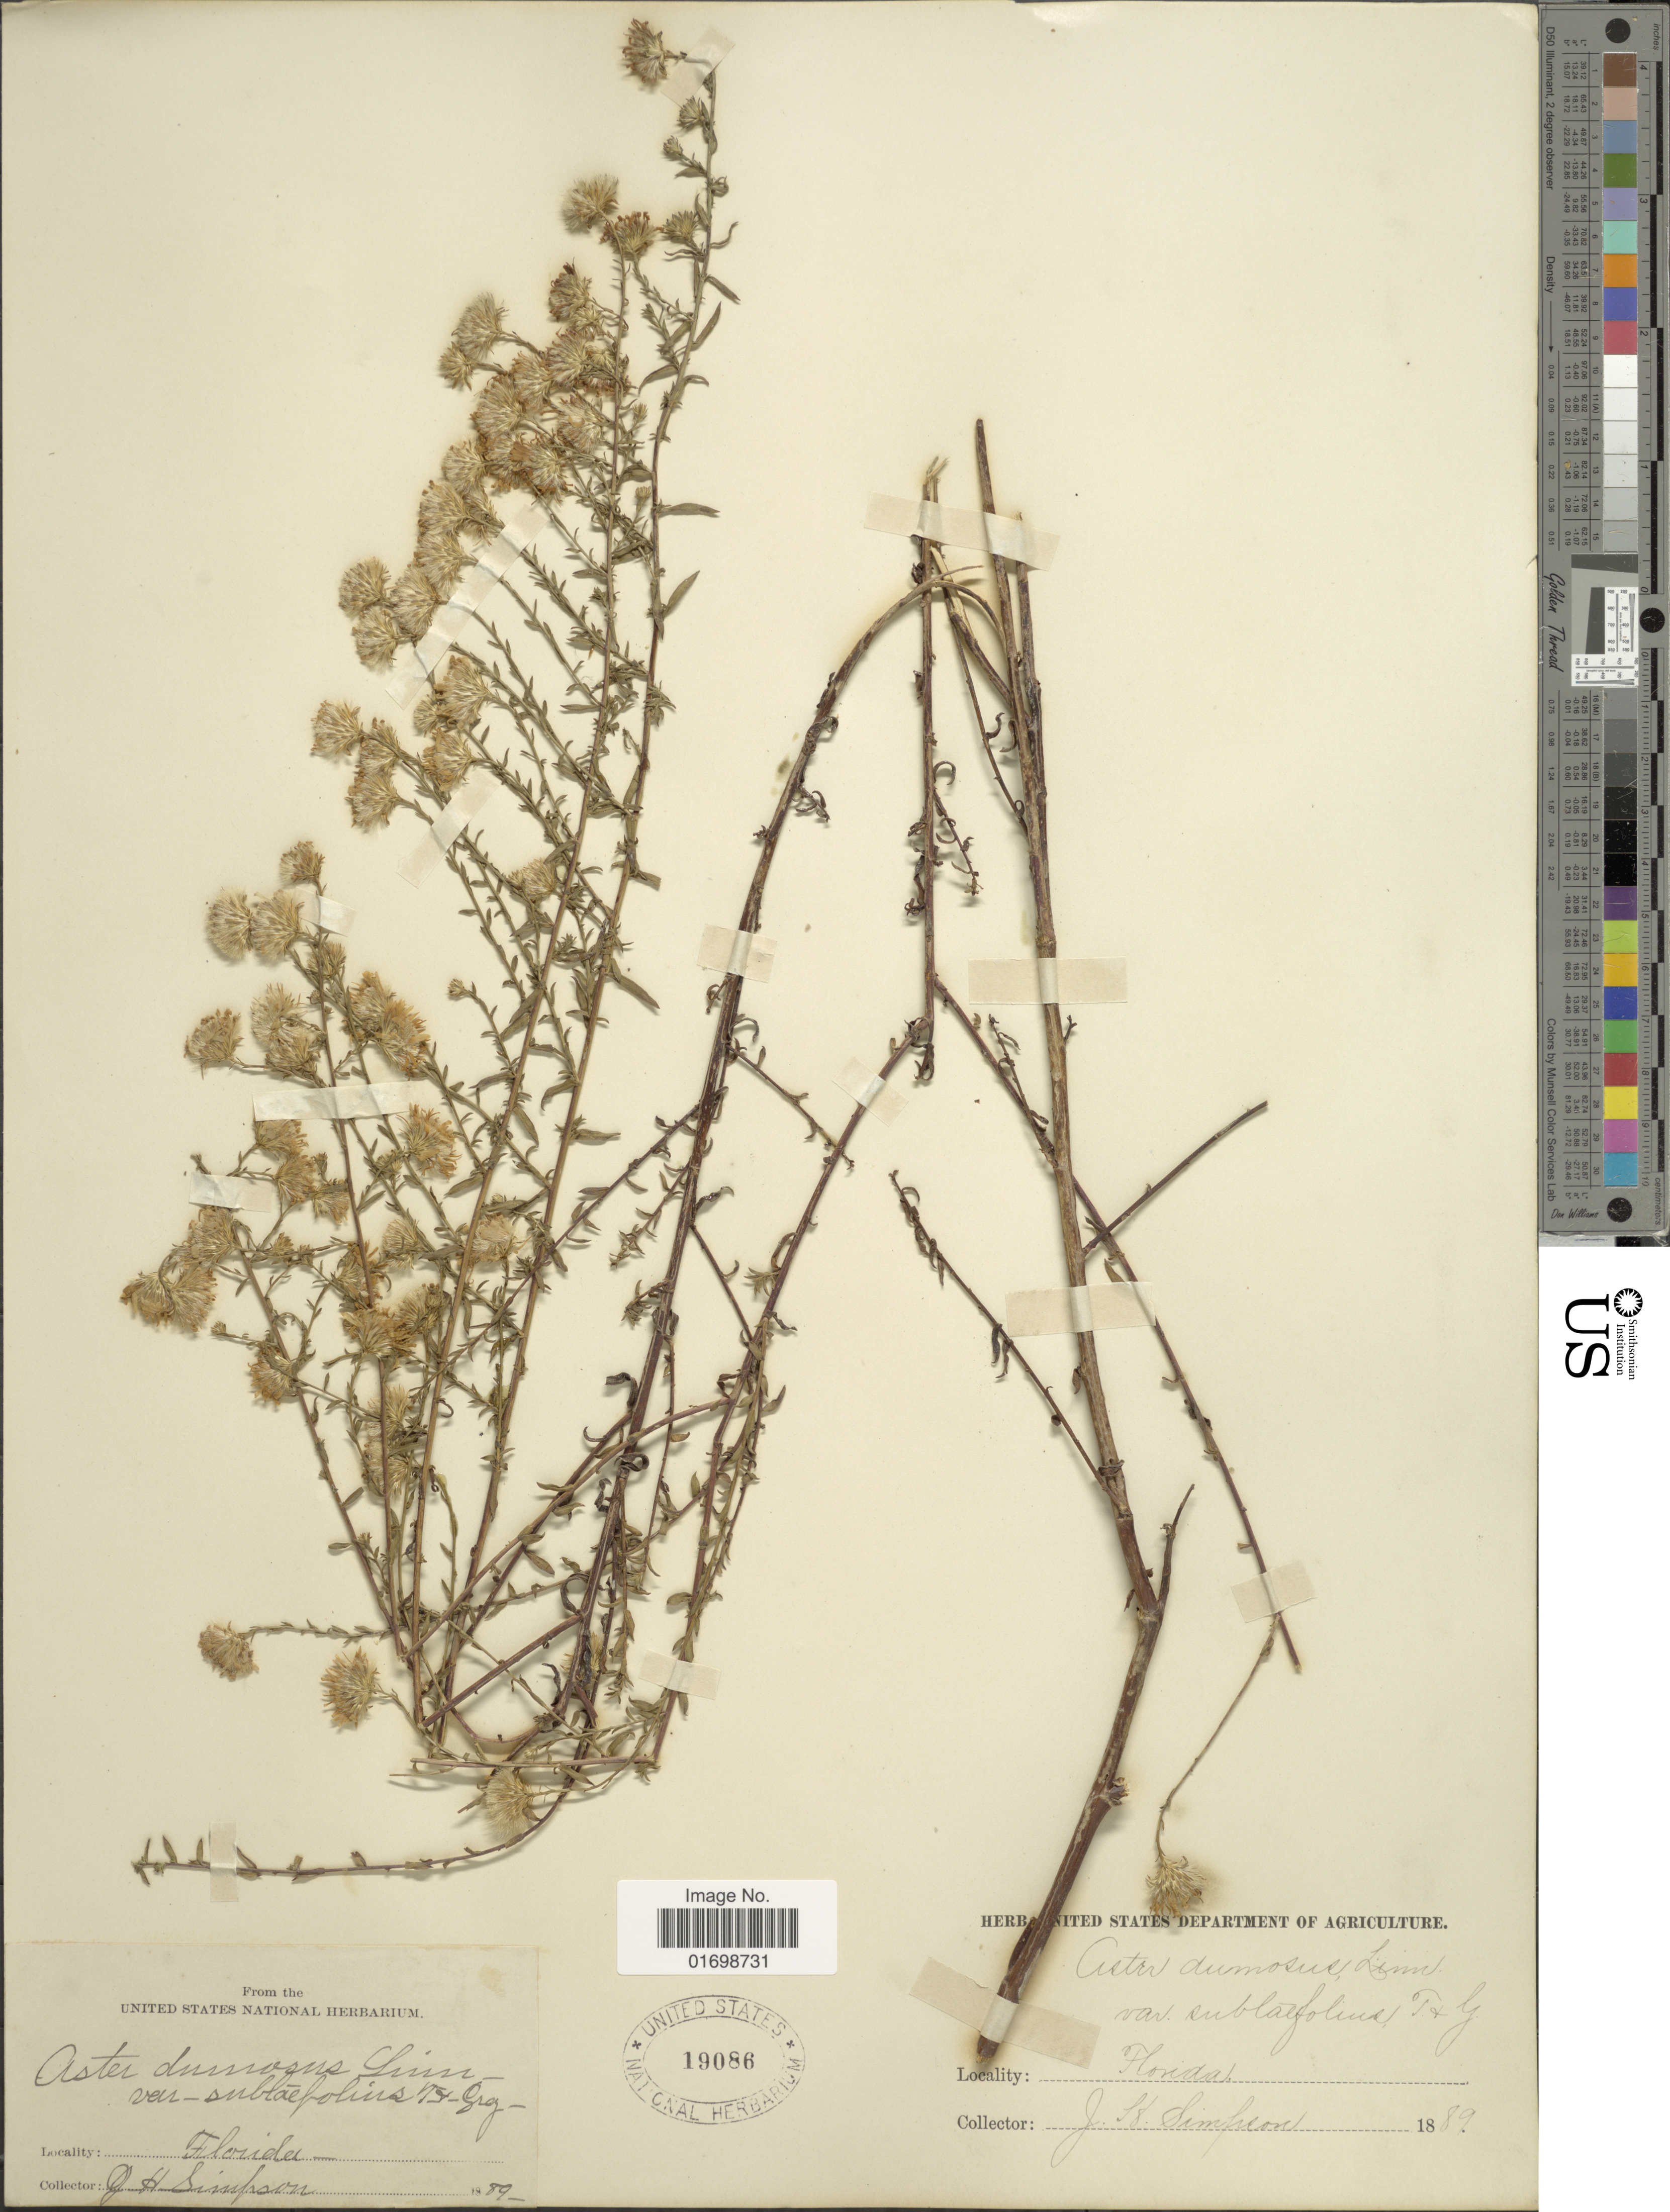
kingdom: Plantae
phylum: Tracheophyta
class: Magnoliopsida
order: Asterales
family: Asteraceae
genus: Symphyotrichum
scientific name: Symphyotrichum dumosum var. subulifolium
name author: (Torr. & A. Gray) G.L. Nesom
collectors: J. H. Simpson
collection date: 1889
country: United States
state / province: Florida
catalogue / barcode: US 19086